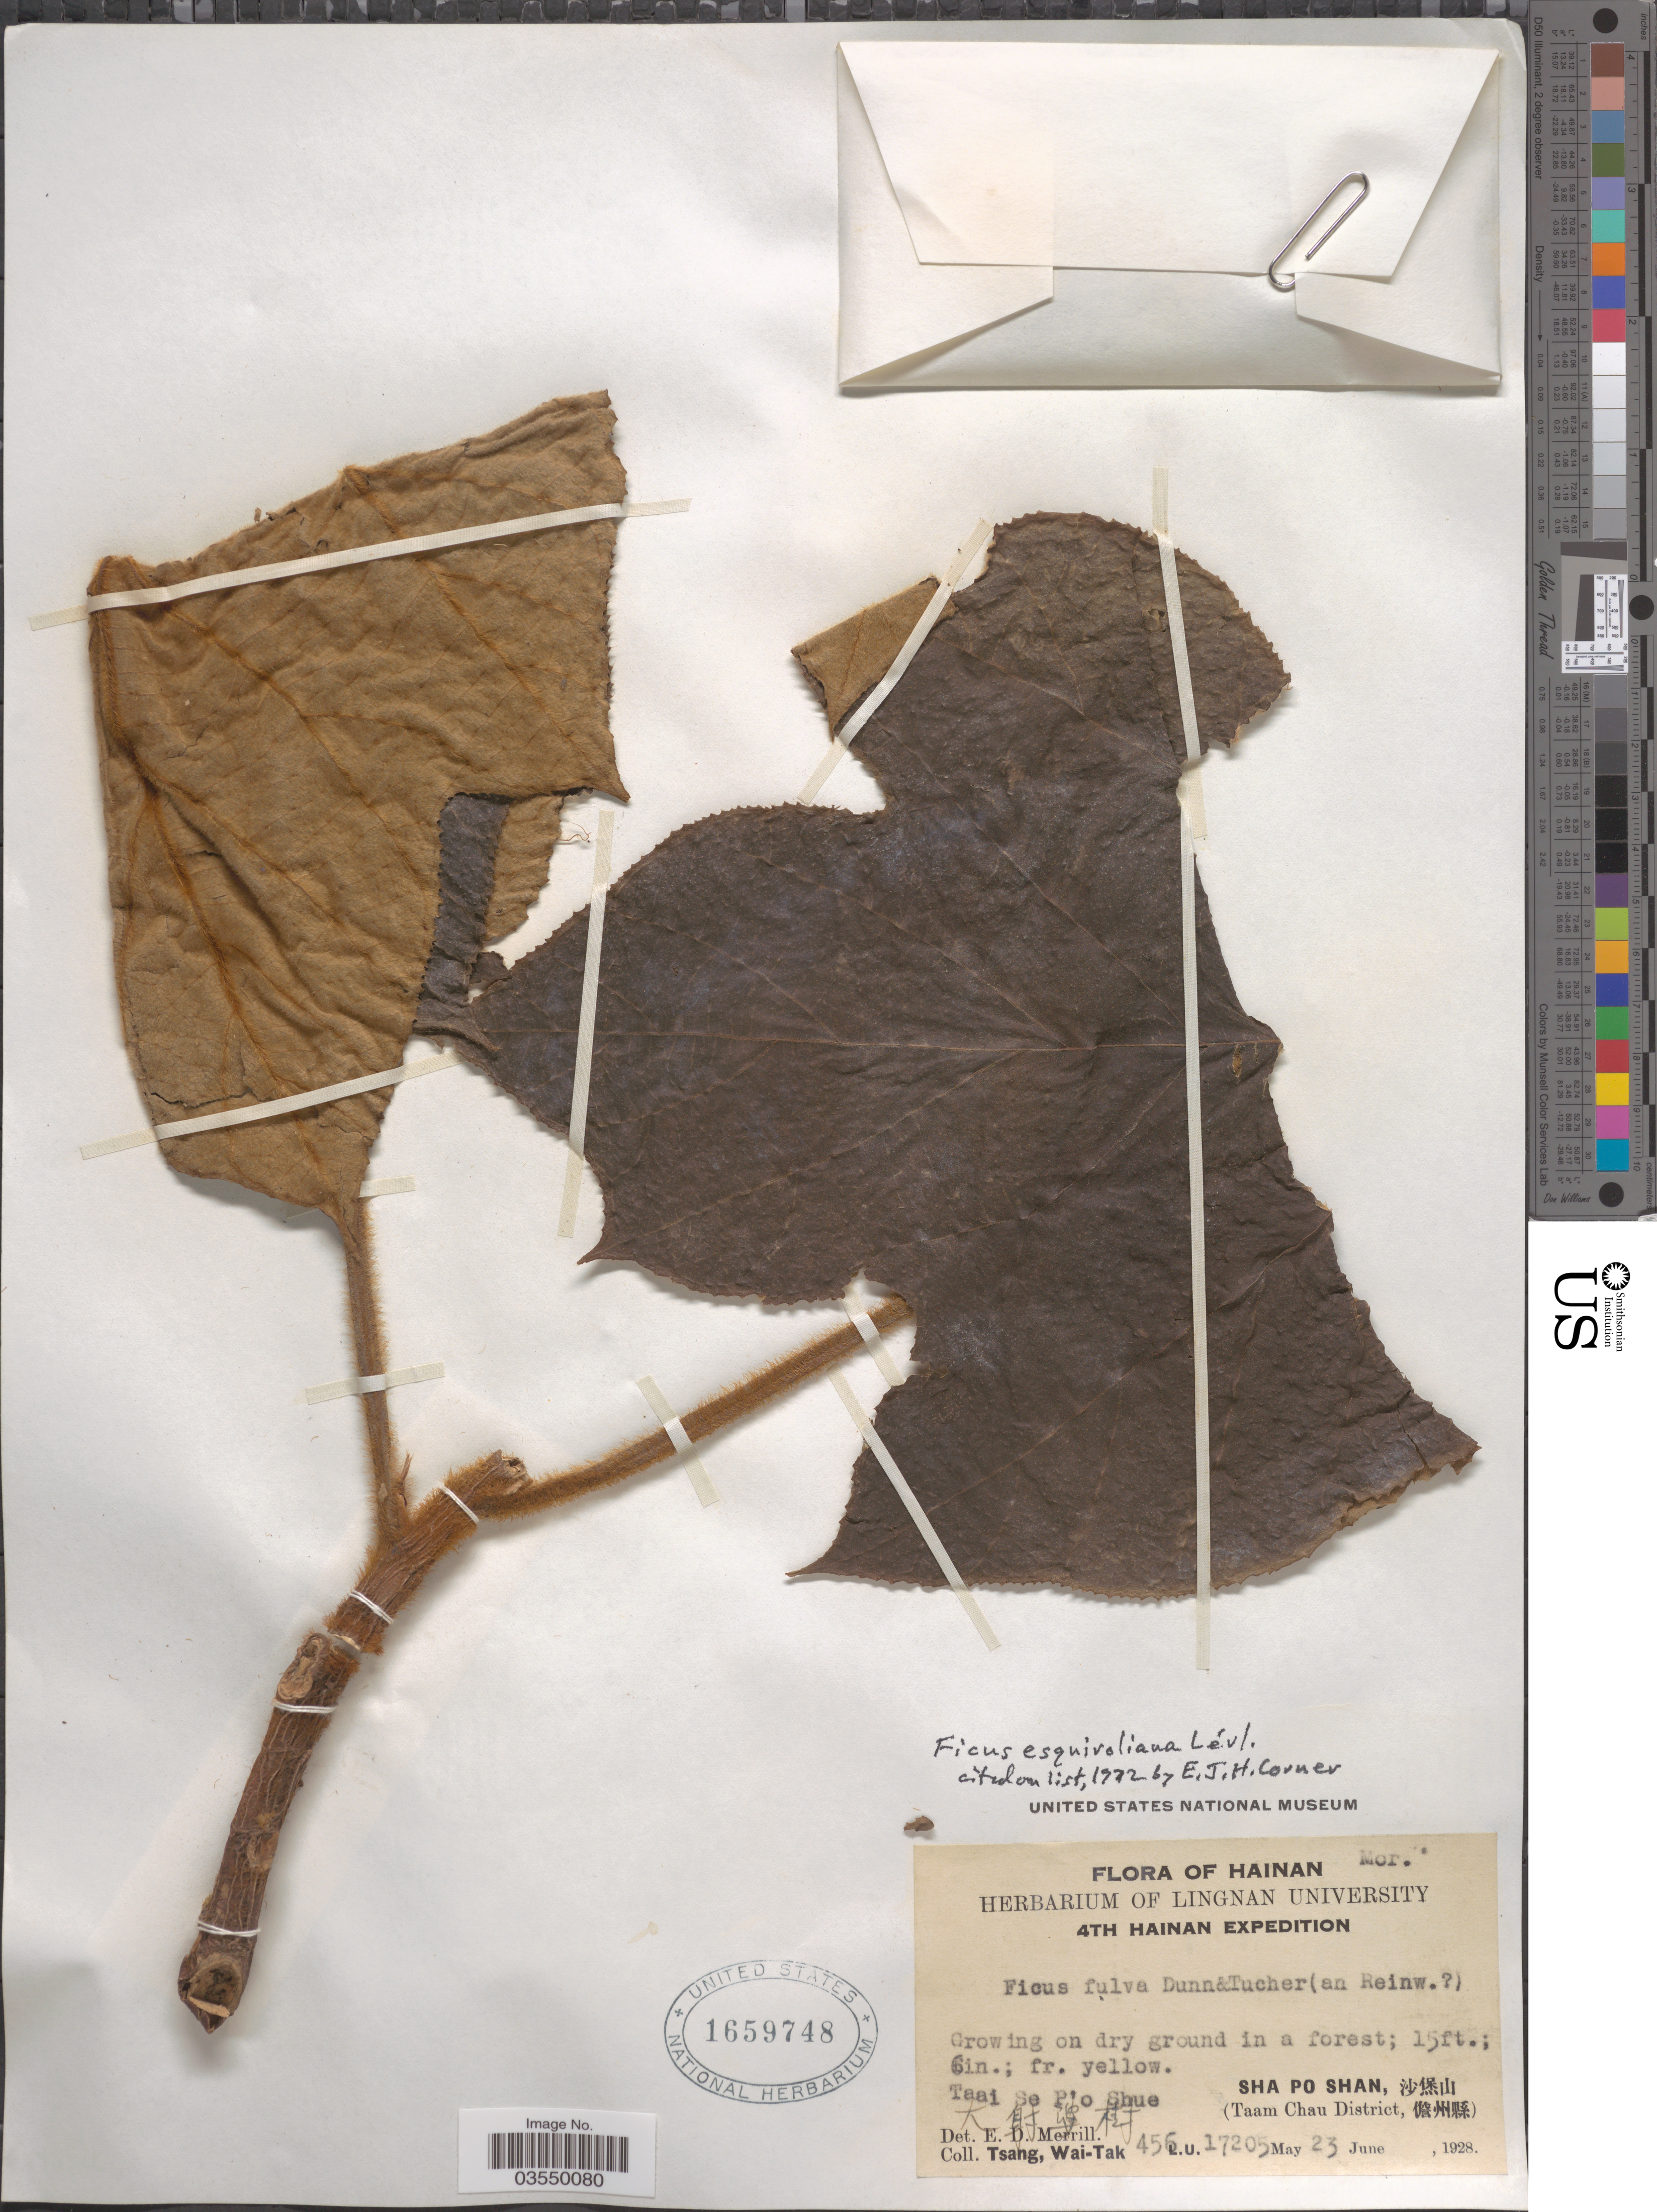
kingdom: Plantae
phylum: Tracheophyta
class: Magnoliopsida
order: Rosales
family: Moraceae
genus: Ficus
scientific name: Ficus esquiroliana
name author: H. Lév.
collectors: W. T. Tsang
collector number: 456L.U.17205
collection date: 1928-05-23/1928-06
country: China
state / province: Hainan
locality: Taai Se P'o Shue X. Sha Po Shan, X. (Taam Chau District, X).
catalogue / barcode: US 1659748